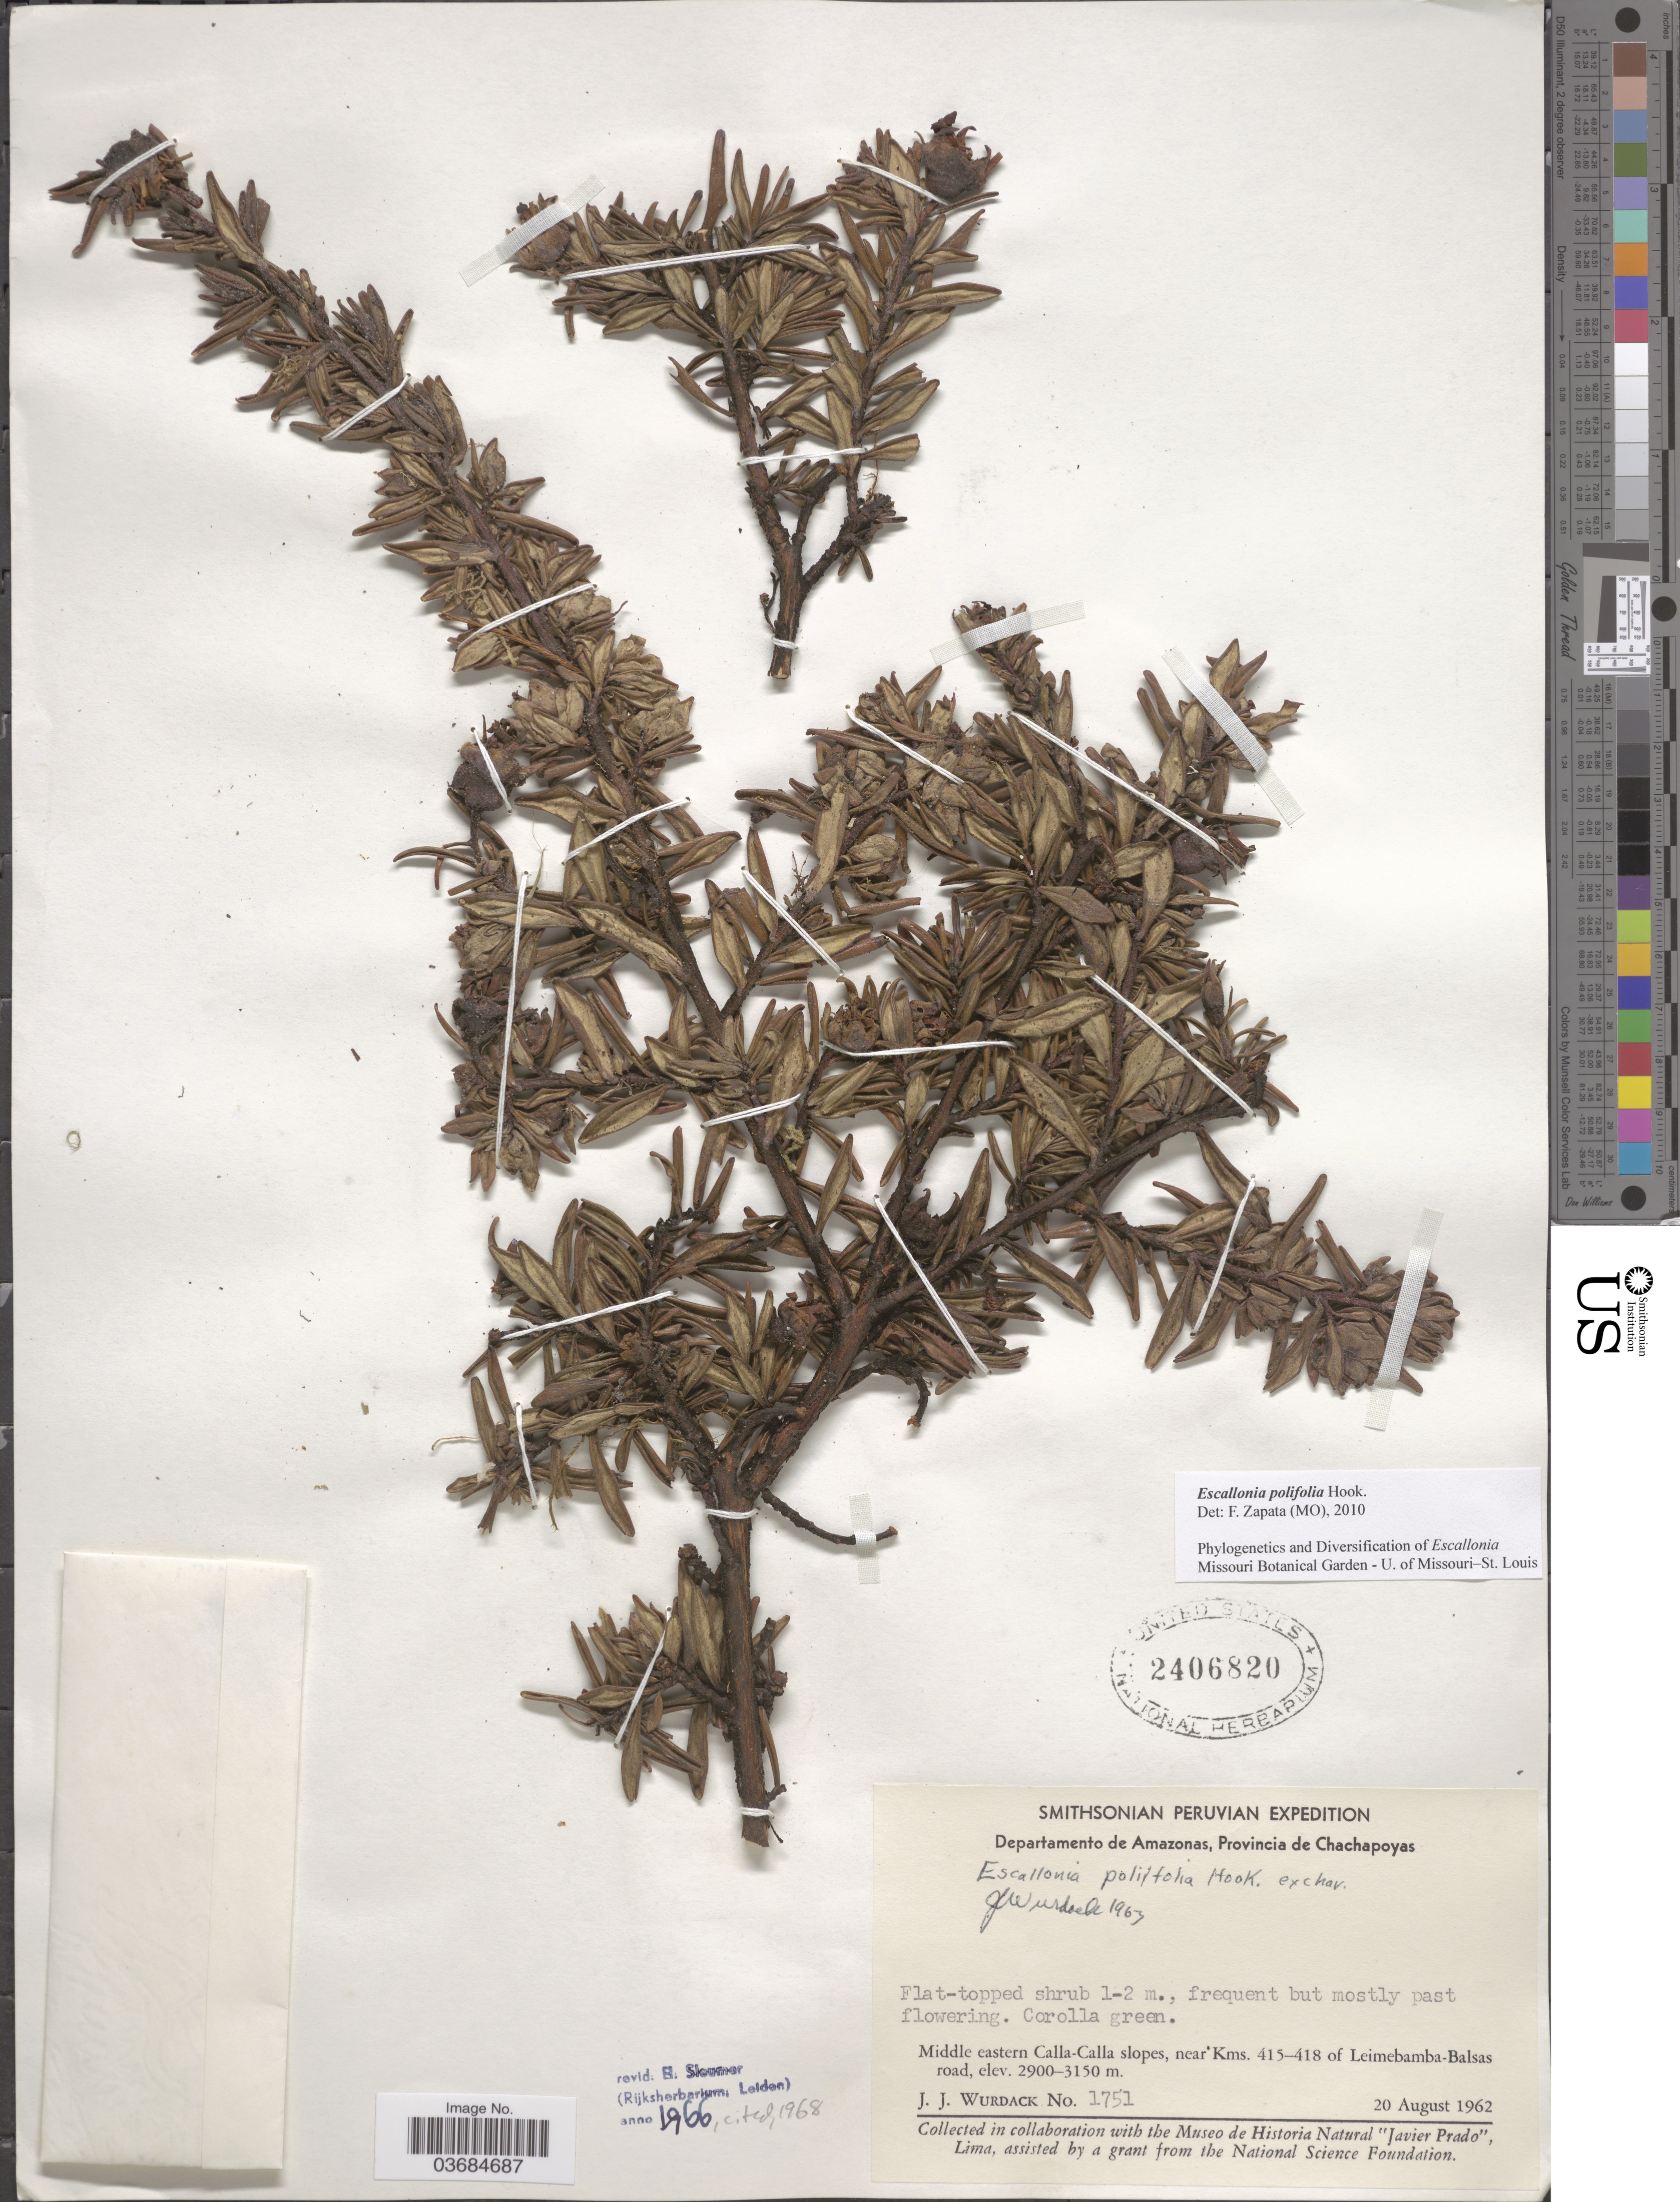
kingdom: Plantae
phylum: Tracheophyta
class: Magnoliopsida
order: Escalloniales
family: Escalloniaceae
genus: Escallonia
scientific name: Escallonia polifolia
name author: Hook.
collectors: J. J. Wurdack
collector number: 1751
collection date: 1962-08-20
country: Peru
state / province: Amazonas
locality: Smithsonian Peruvian Expedition. Departamento de Amazonas, Provincia de Chachapoyas. Middle eastern Calla-Calla slopes, near Kms. 415-418 of Leimebamba-Balsas road.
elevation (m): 2900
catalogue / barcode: US 2406820